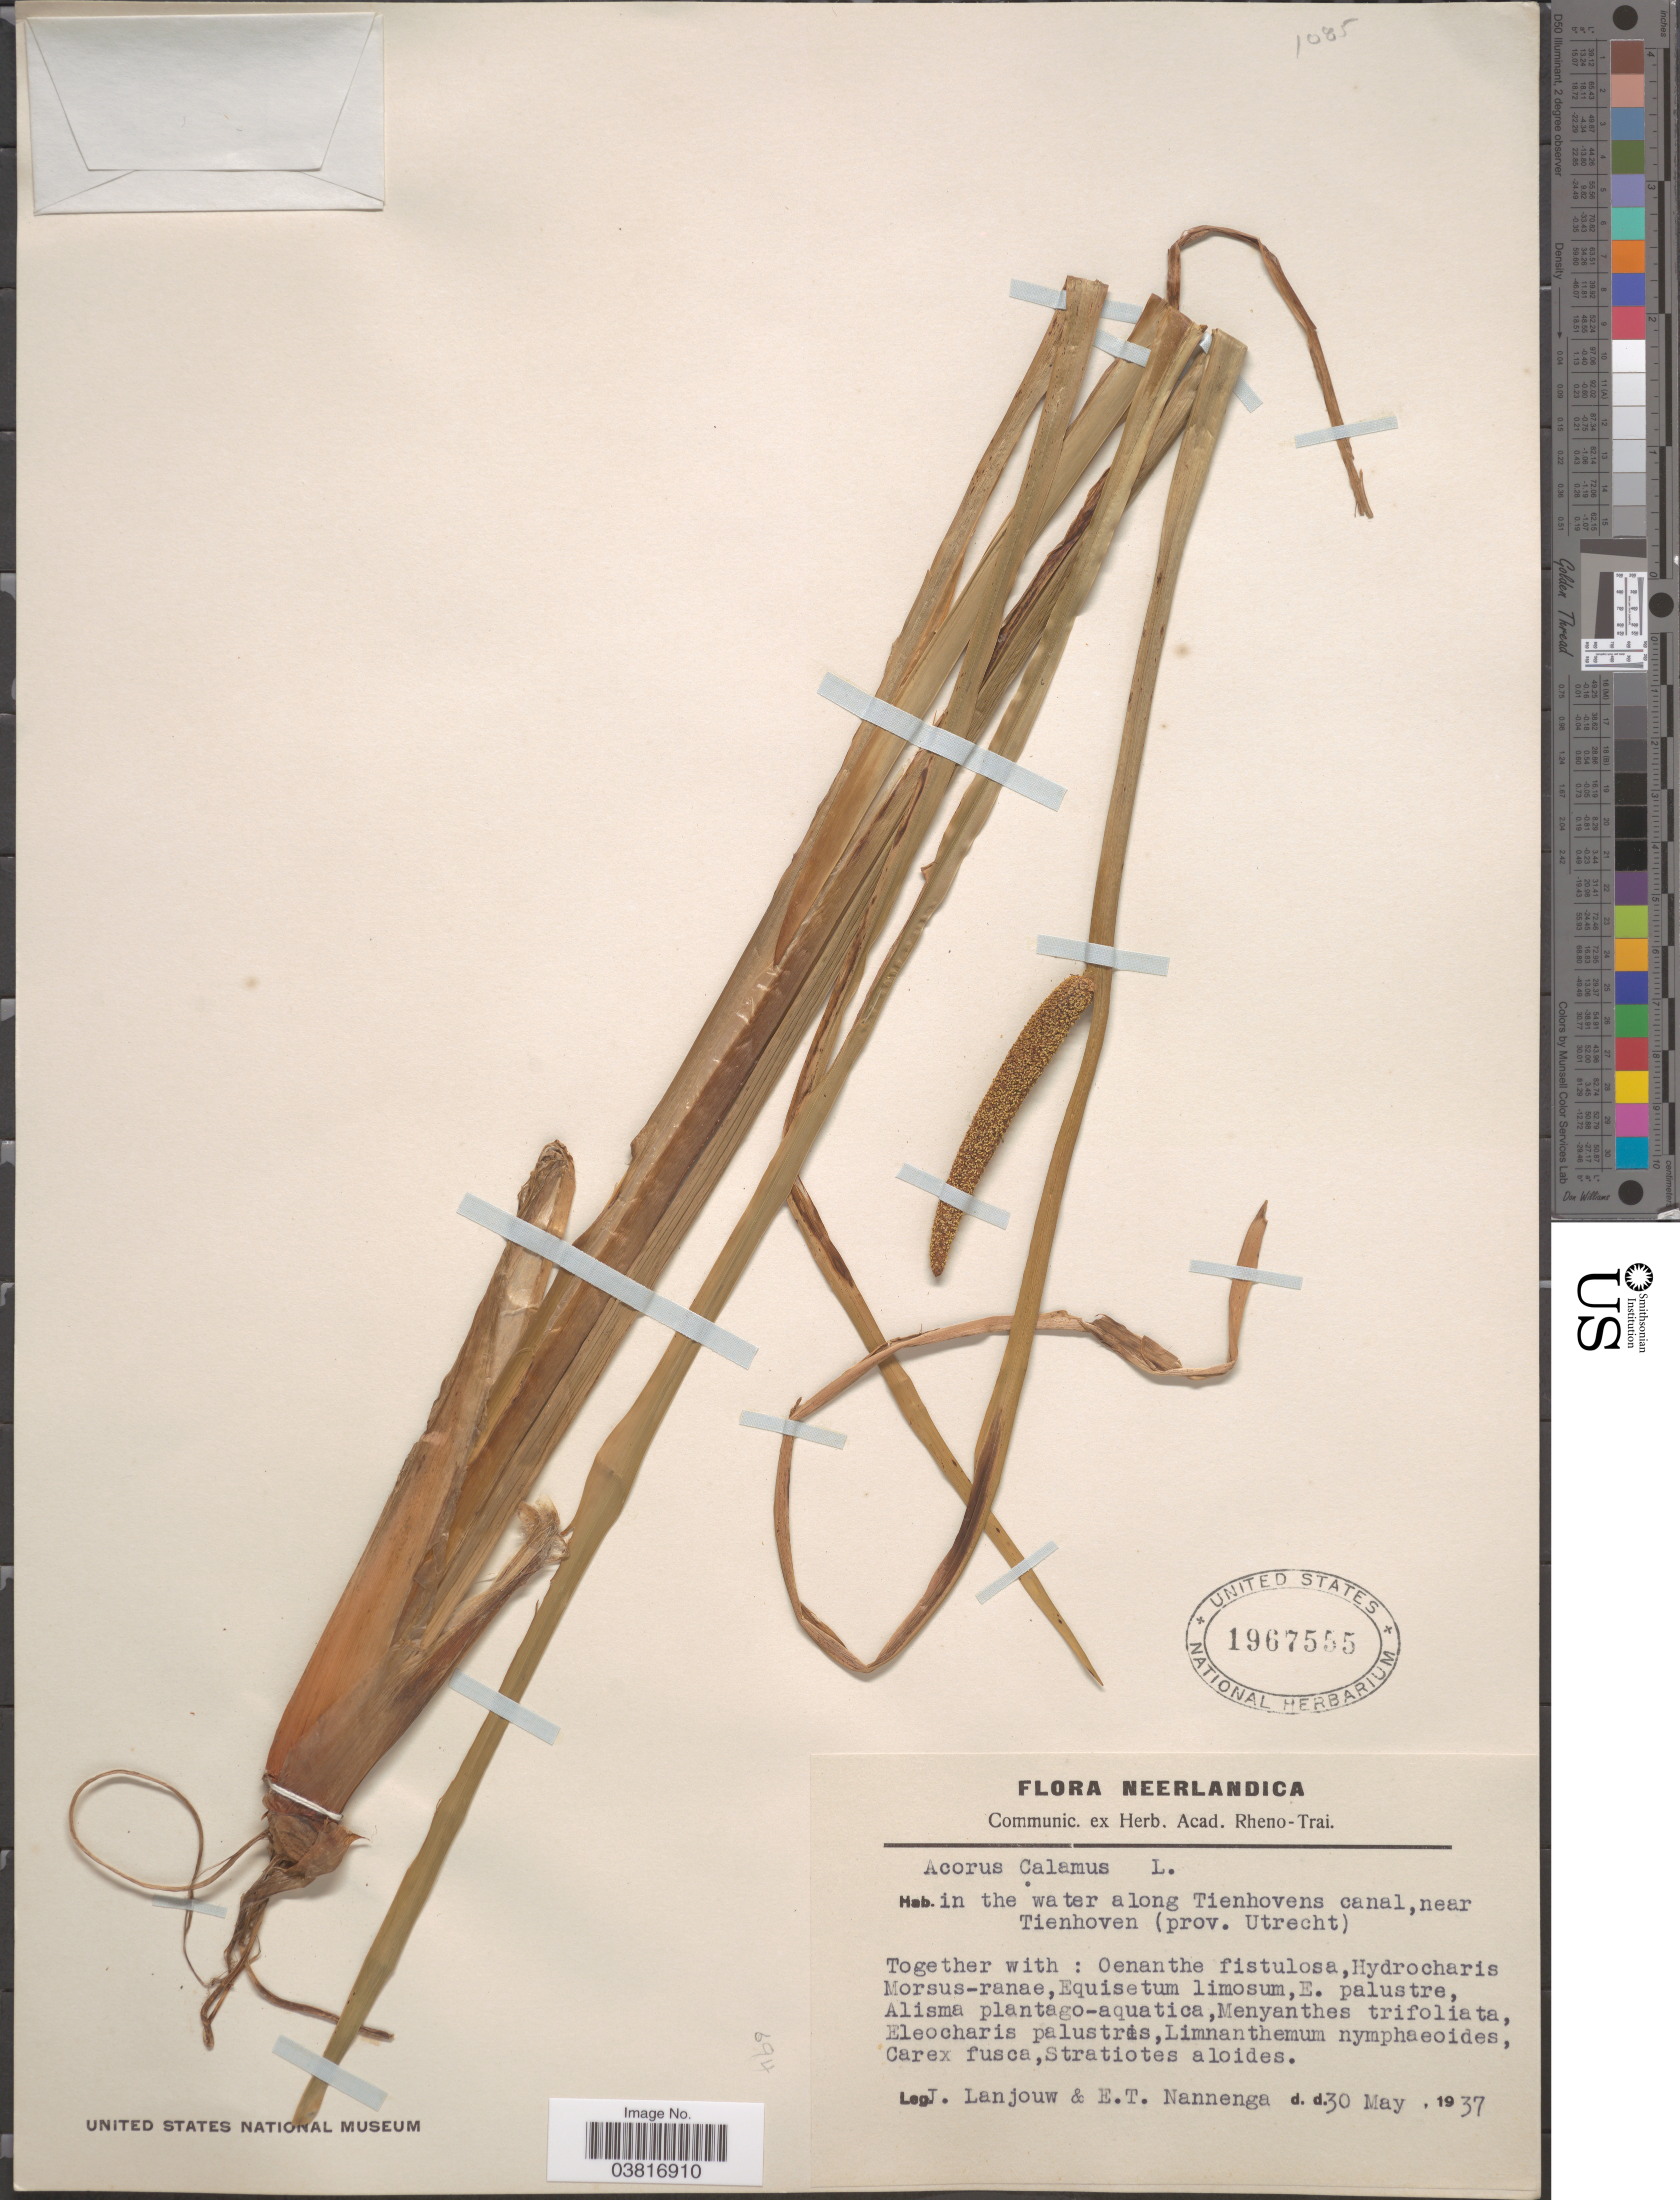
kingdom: Plantae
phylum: Tracheophyta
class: Liliopsida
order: Acorales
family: Acoraceae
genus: Acorus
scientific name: Acorus calamus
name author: L.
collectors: J. Lanjouw & E. Nannenga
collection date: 1937-05-30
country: Netherlands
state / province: Utrecht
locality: In the water along Tienhovens canal, near Tienhoven.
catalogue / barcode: US 1967555